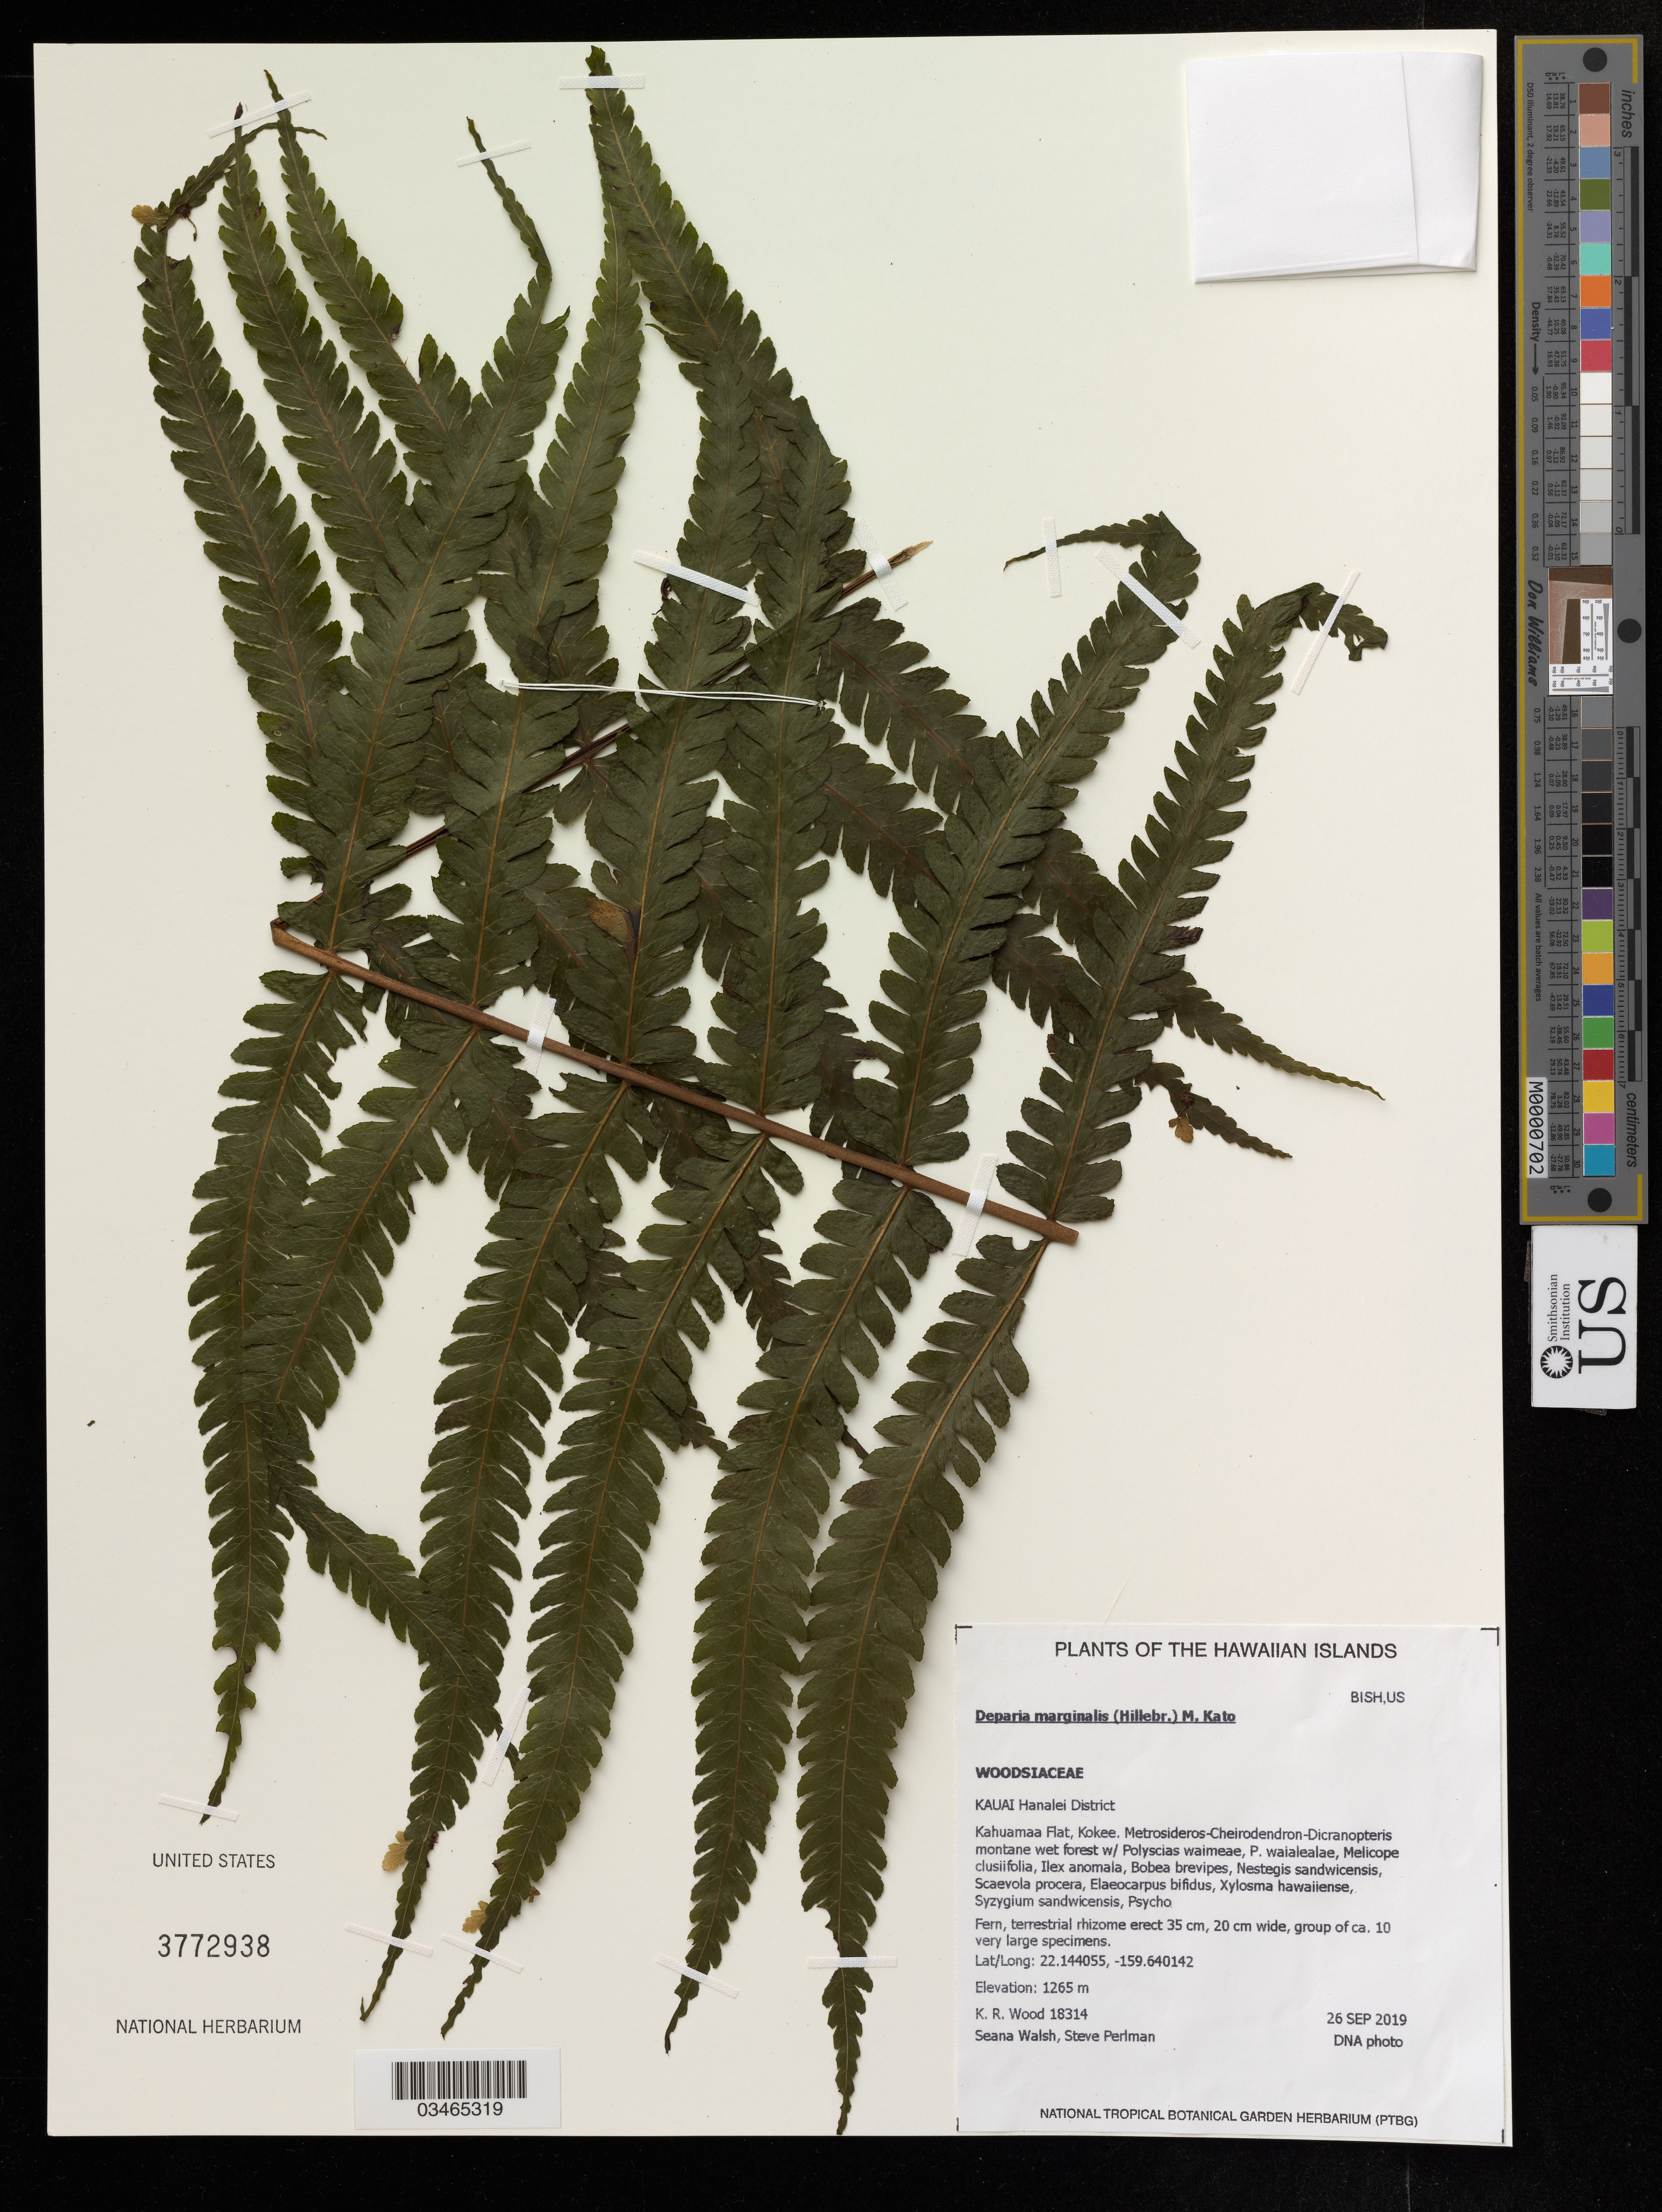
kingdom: Plantae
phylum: Tracheophyta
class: Polypodiopsida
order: Polypodiales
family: Athyriaceae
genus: Deparia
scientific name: Deparia marginalis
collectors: S. Walsh & S. Perlman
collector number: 18314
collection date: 2019-09-26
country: United States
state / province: Hawaii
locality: Kauai Hanalei District, Kahuamaa Flat, Kokee.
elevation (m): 1265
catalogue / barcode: US 3772938